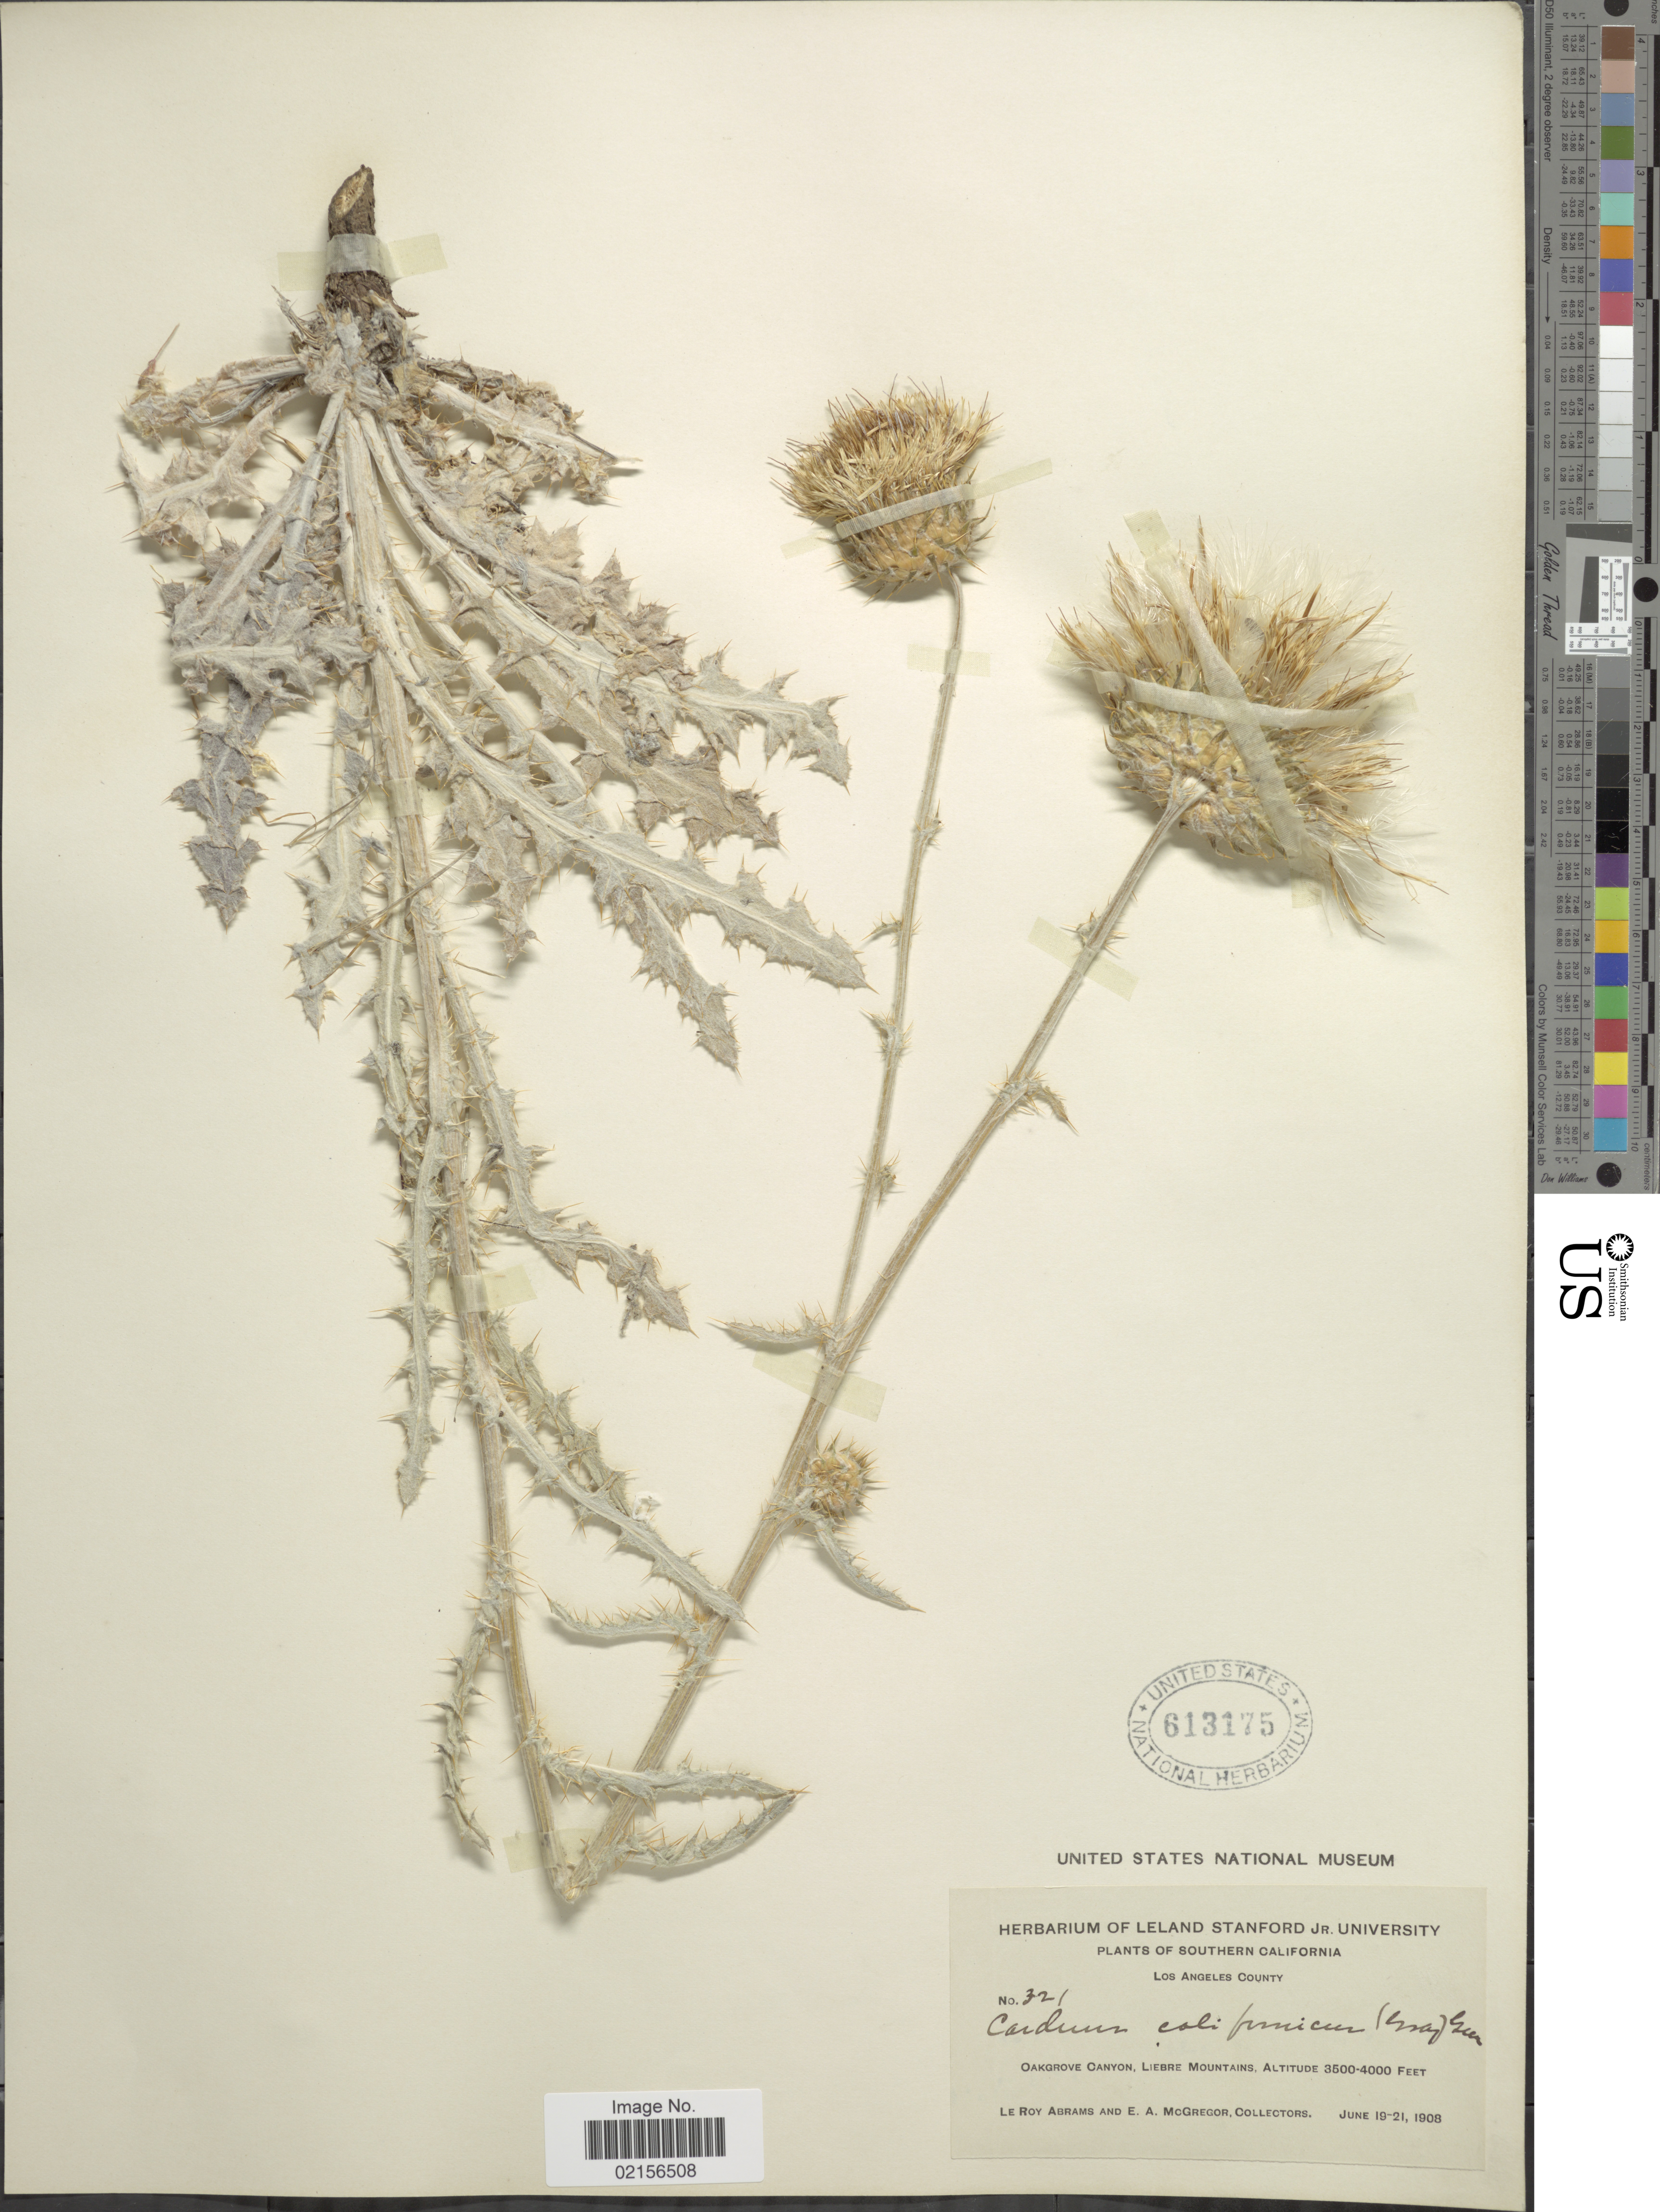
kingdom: Plantae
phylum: Tracheophyta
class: Magnoliopsida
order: Asterales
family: Asteraceae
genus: Cirsium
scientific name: Cirsium occidentale var. californicum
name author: (A. Gray) D.J. Keil & C.E. Turner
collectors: L. Abrams & E. A. McGregor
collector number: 321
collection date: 1908-06-19/1908-06-21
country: United States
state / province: California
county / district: Los Angeles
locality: Southern California, Los Angeles County, Oakgrove Canyon, Liebre Mountains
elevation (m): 1067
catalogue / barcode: US 613175